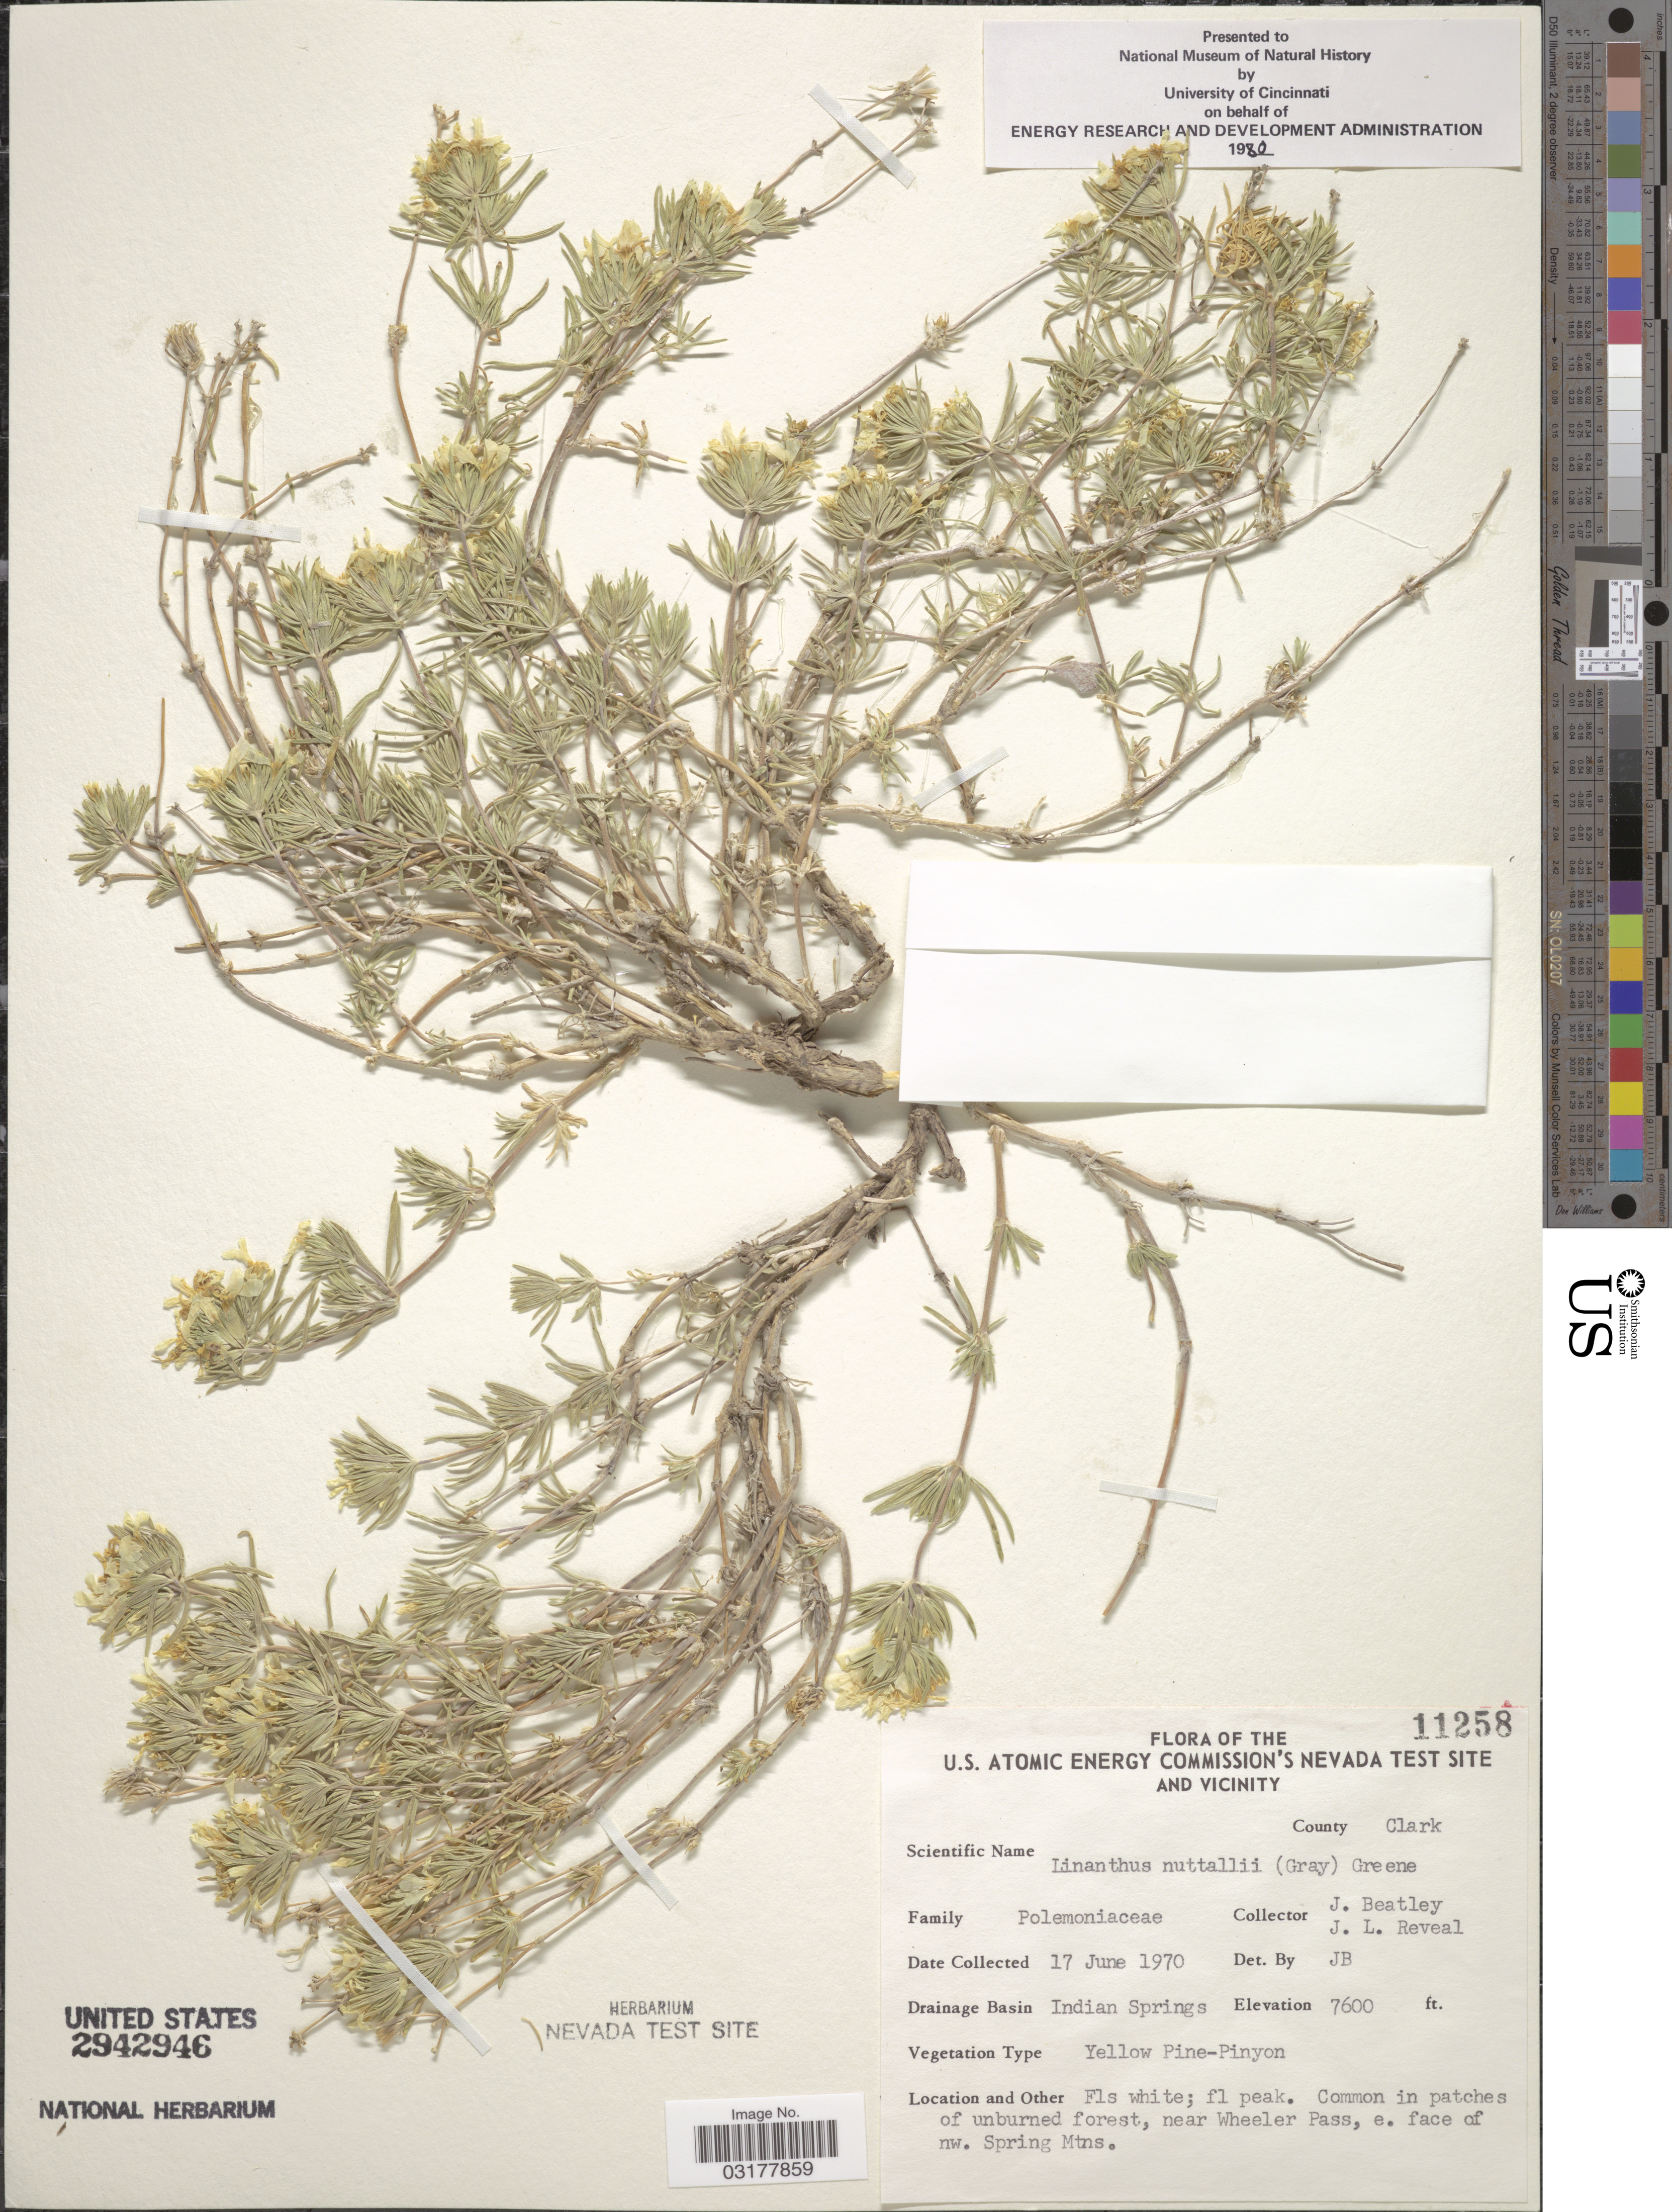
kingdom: Plantae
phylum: Tracheophyta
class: Magnoliopsida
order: Ericales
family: Polemoniaceae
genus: Leptosiphon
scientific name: Leptosiphon nuttallii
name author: (A. Gray) J.M. Porter & L.A. Johnson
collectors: J. C. Beatley & J. L. Reveal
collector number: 11258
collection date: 1970-06-17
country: United States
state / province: Nevada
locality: U.S. Atomic Energy Commission's Nevada Test Site and Vicinity. County Clark. Drainage Basin Indian Springs. Near Wheeler Pass, e. face of nw. Spring Mtns.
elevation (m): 2316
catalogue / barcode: US 2942946